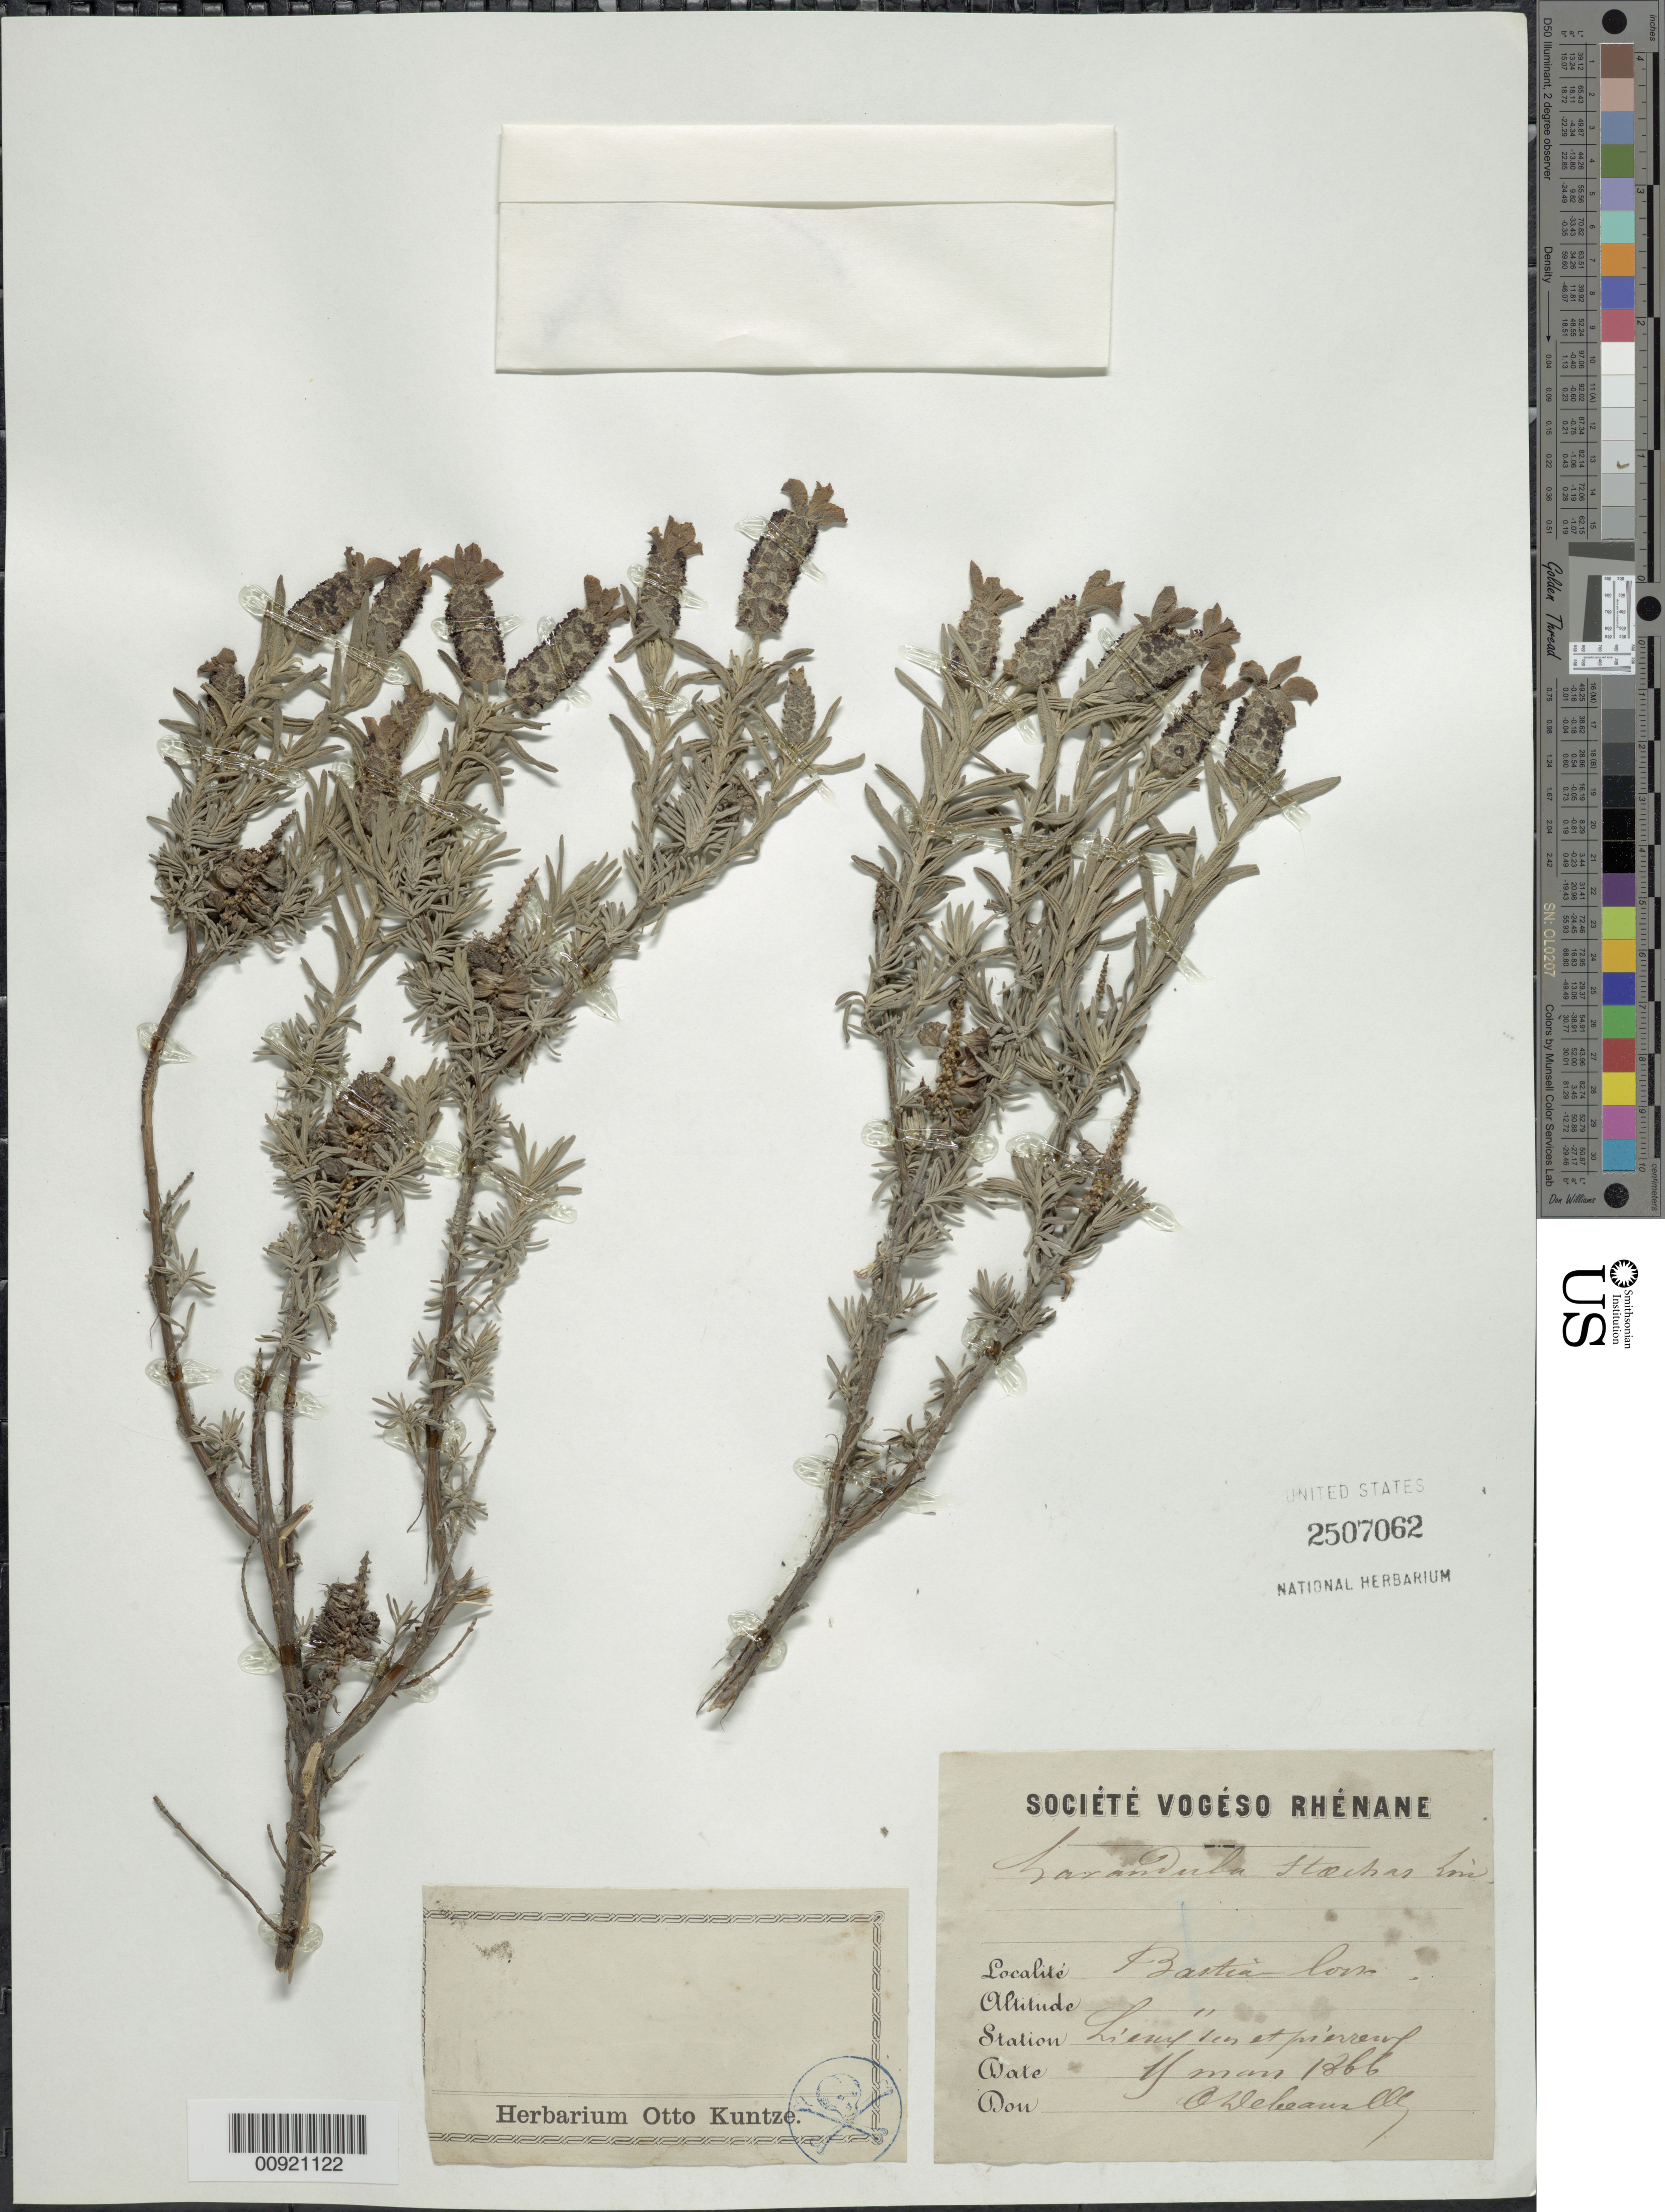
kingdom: Plantae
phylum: Tracheophyta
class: Magnoliopsida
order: Lamiales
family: Lamiaceae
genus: Lavandula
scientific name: Lavandula stoechas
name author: L.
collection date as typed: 11 May 1866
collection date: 1866-05-11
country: France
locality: Bastia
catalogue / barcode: US 2507062